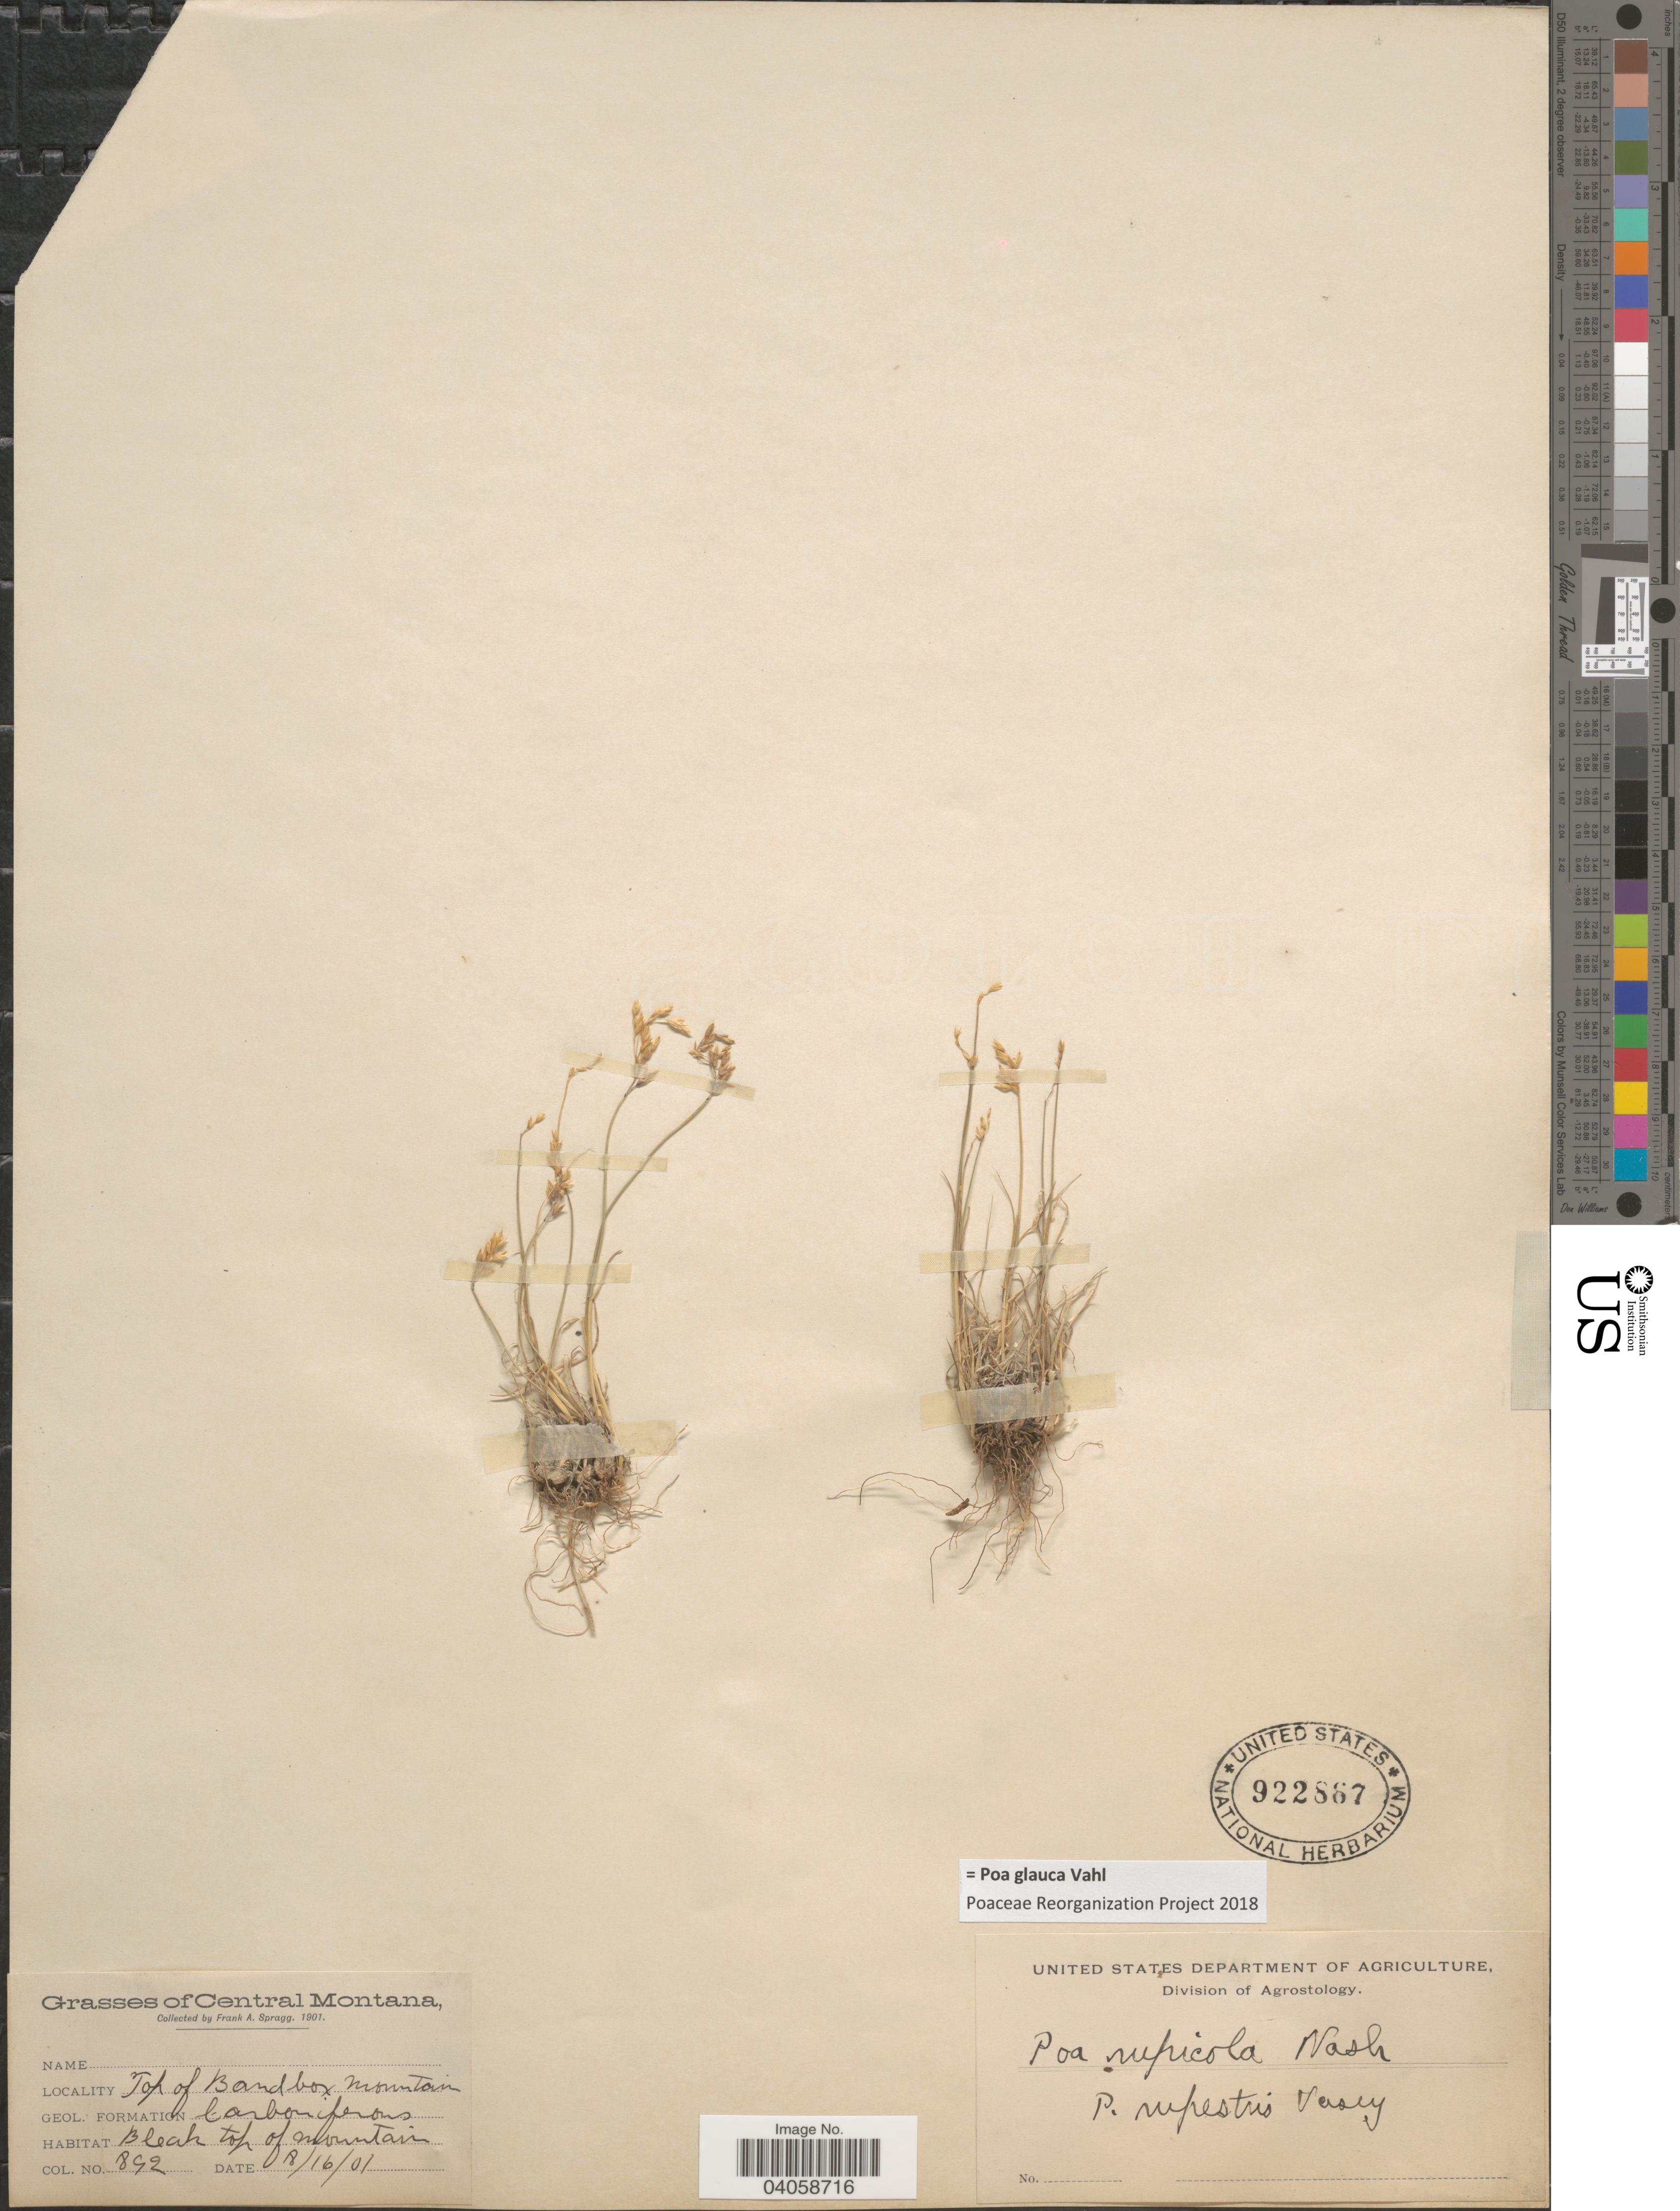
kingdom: Plantae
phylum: Tracheophyta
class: Liliopsida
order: Poales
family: Poaceae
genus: Poa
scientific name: Poa glauca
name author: Vahl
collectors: F. Spragg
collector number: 892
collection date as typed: Transcribed d/m/y: 16/8/1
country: United States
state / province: Montana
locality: Central Montana. Top of Bandbox mountain. Geol. Formation Carboniferous.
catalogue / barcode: US 922867